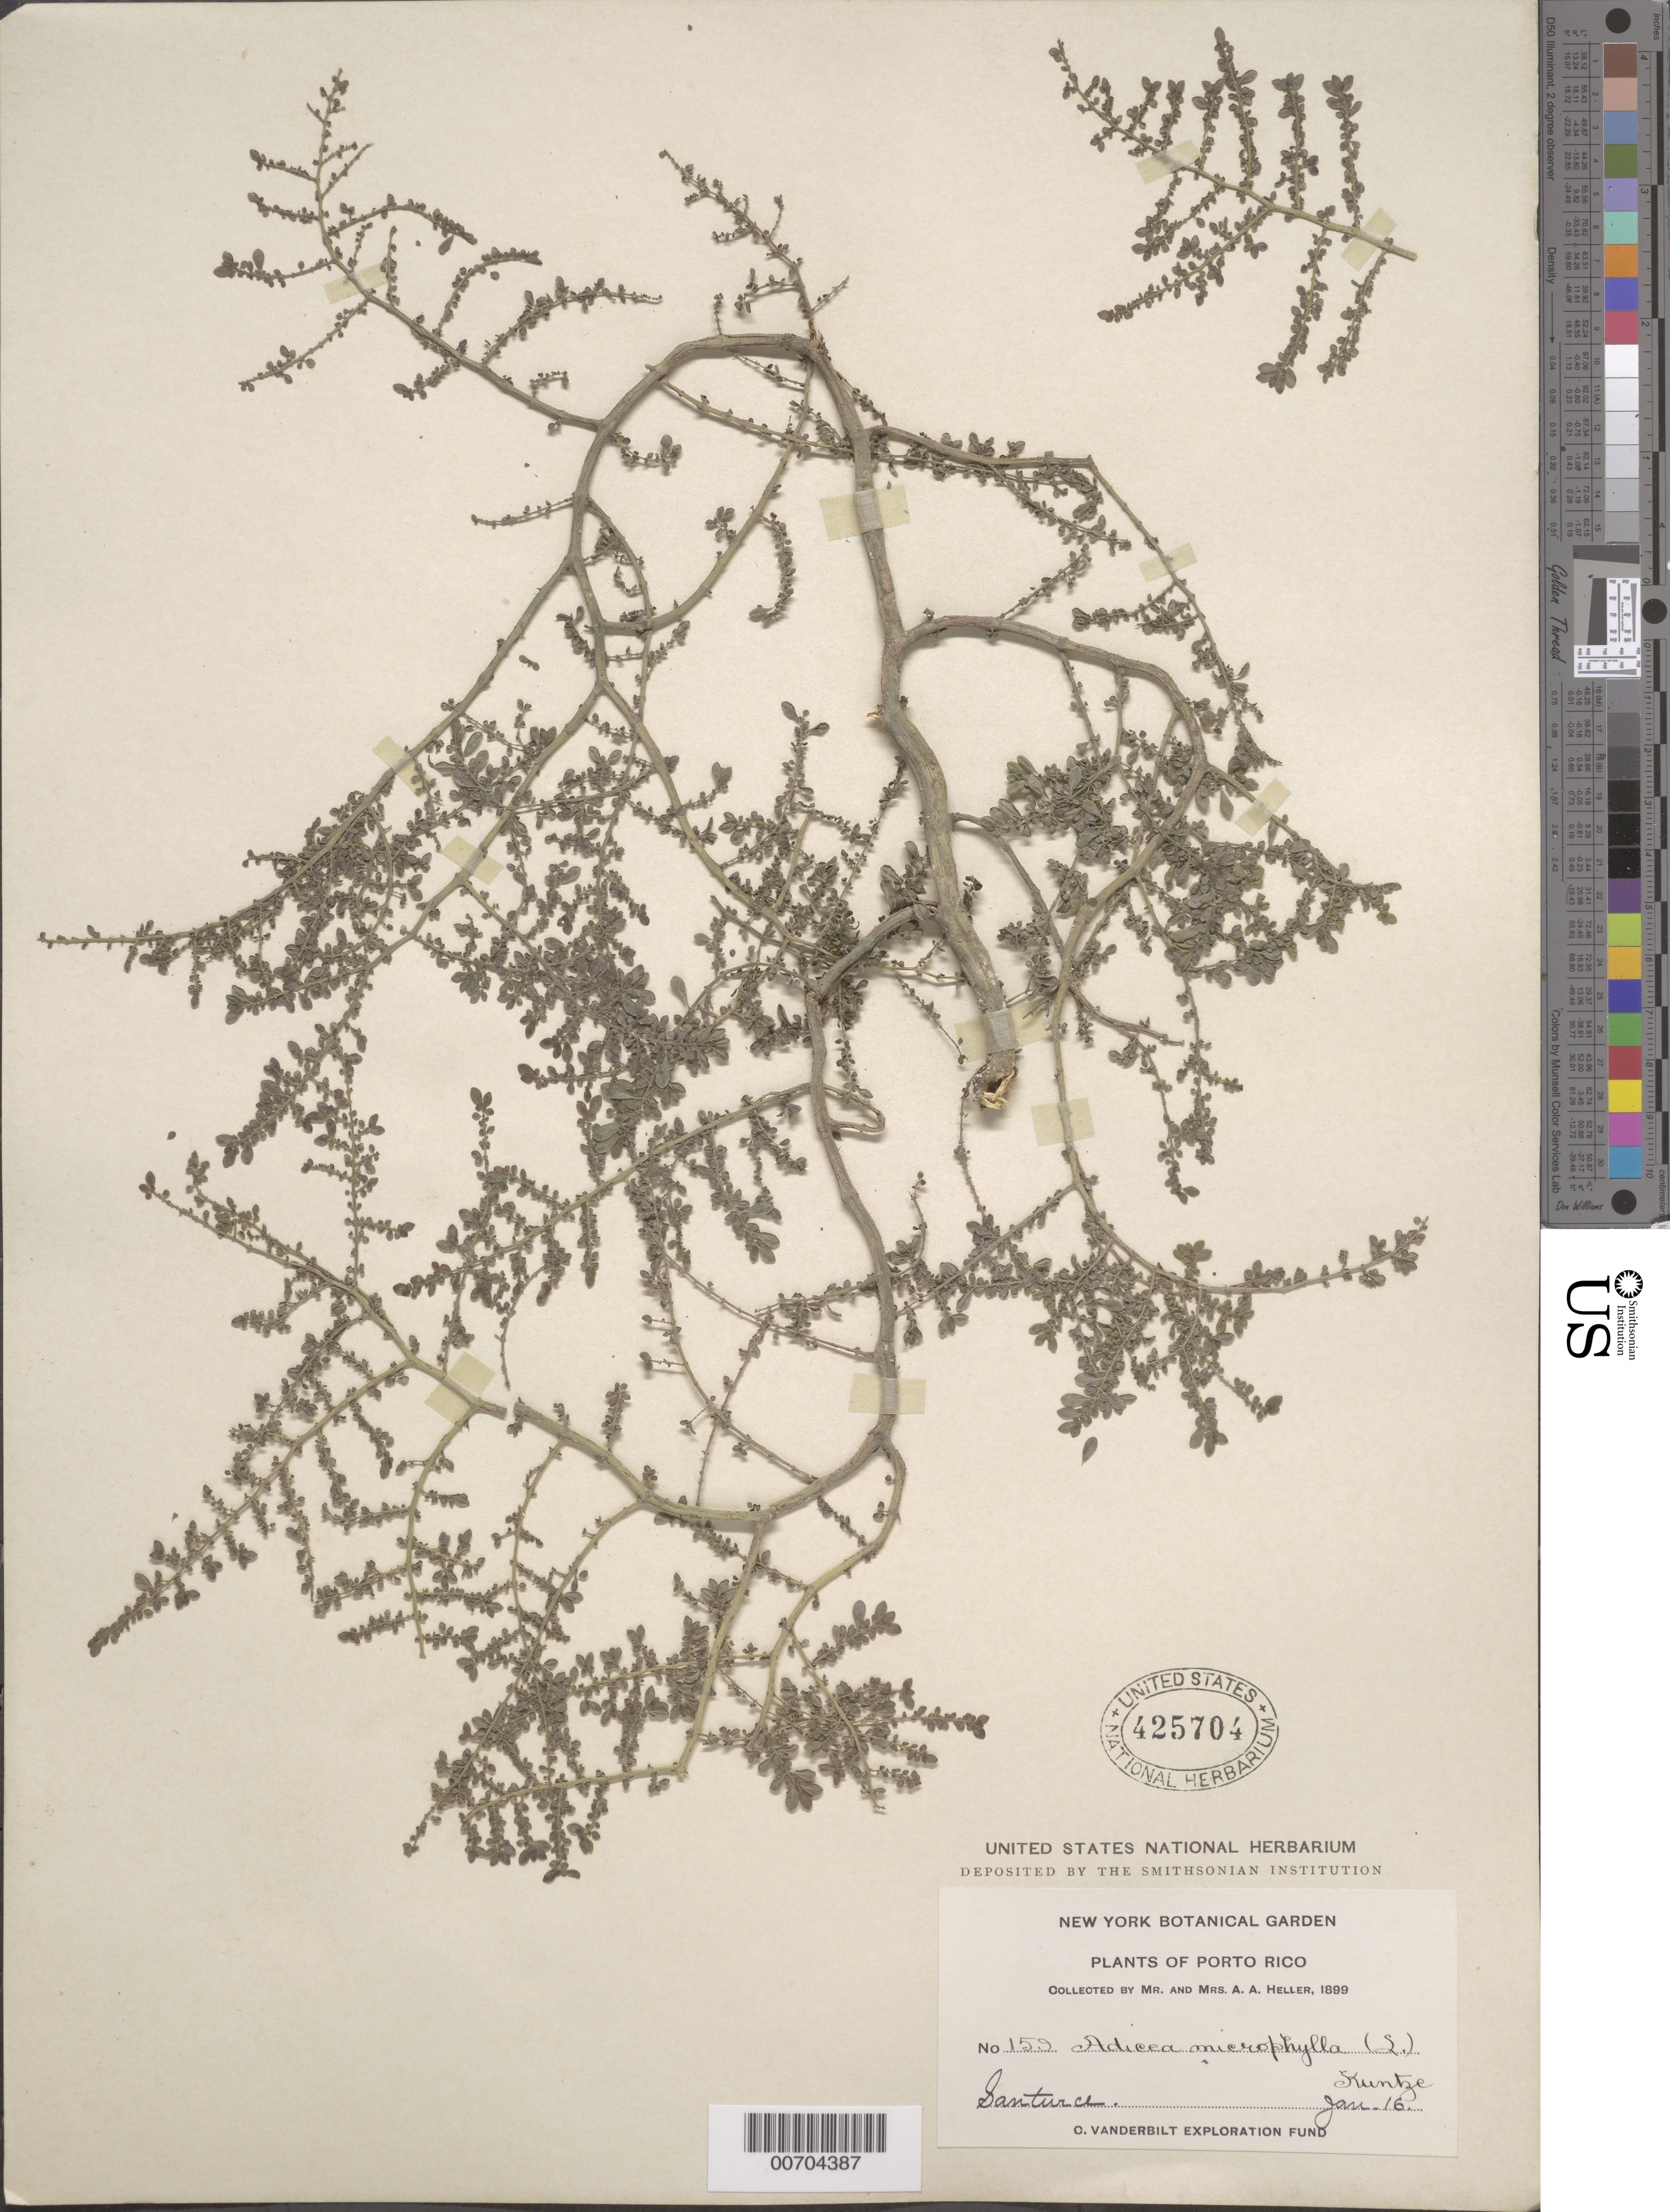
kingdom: Plantae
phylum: Tracheophyta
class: Magnoliopsida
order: Rosales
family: Urticaceae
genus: Pilea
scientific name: Pilea microphylla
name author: (L.) Liebm.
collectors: A. A. Heller & -- Heller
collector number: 150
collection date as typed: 16 Jan 1899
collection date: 1899-01-16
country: Puerto Rico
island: Greater Antilles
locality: Santurce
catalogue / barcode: US 425704